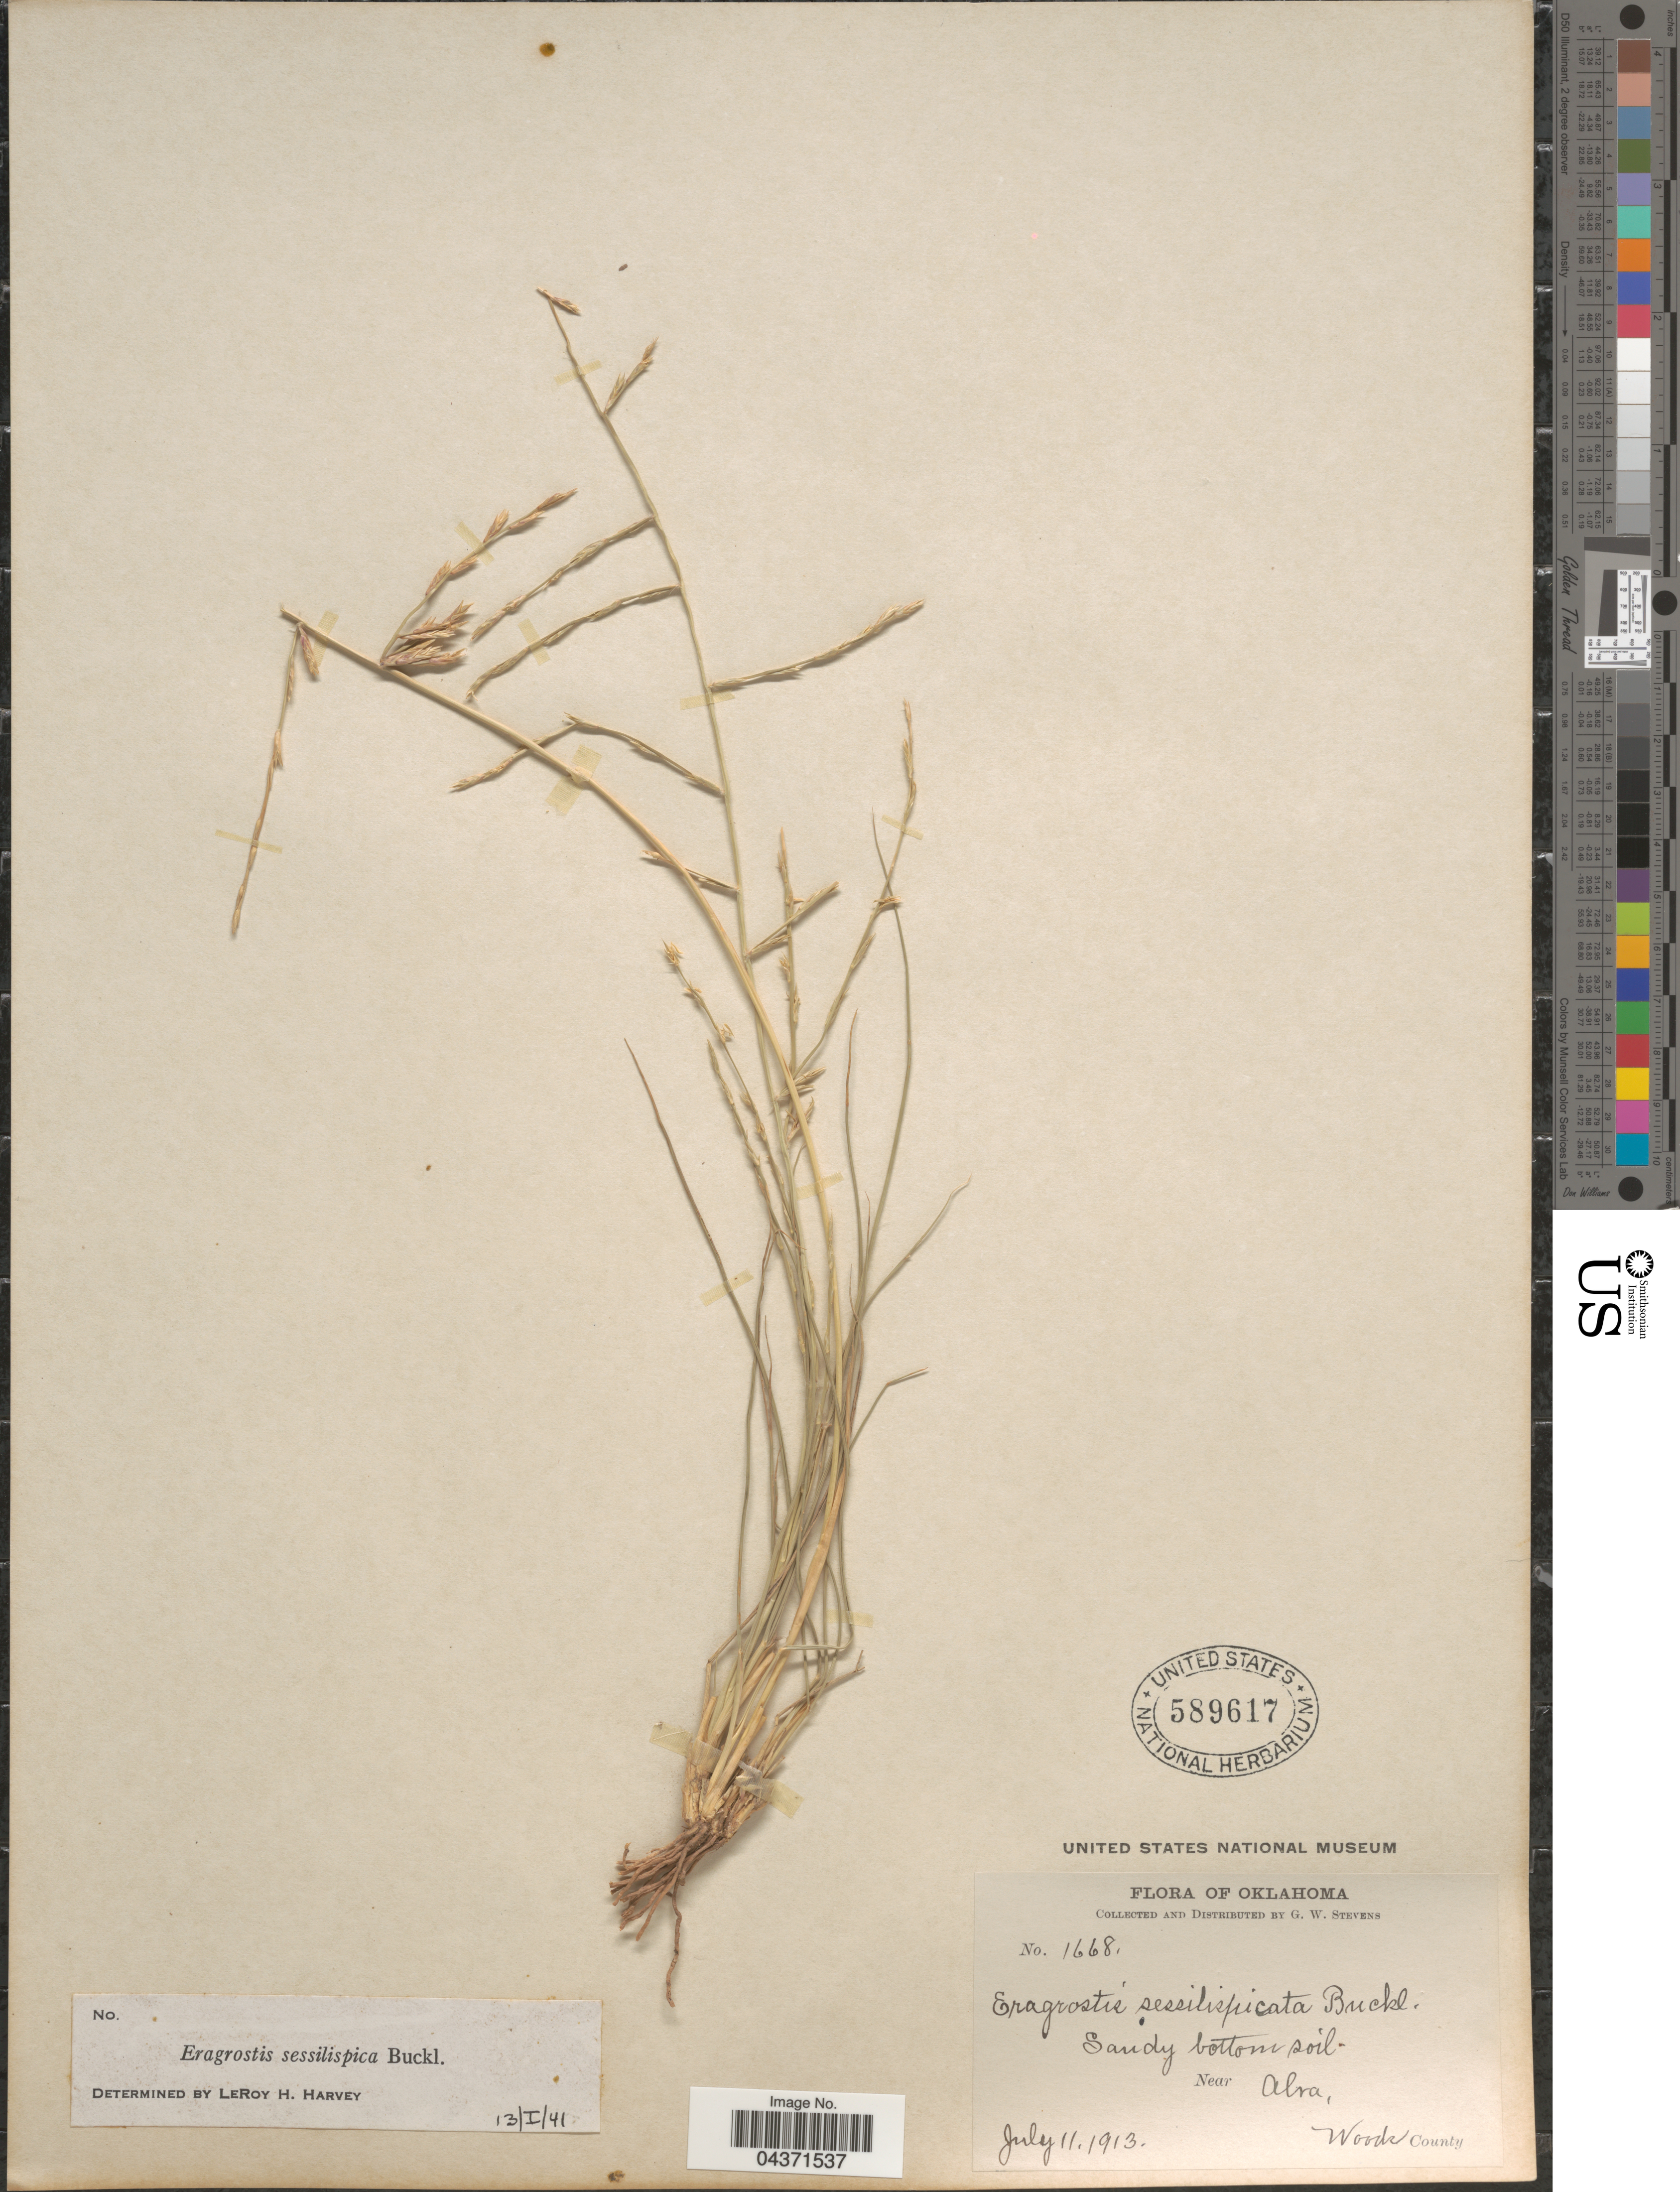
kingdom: Plantae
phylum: Tracheophyta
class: Liliopsida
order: Poales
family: Poaceae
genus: Eragrostis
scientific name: Eragrostis sessilispica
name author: Buckley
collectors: G. W. Stevens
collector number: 1668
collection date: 1913-07-11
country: United States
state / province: Oklahoma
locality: Near Alva, Woods County.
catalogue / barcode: US 589617